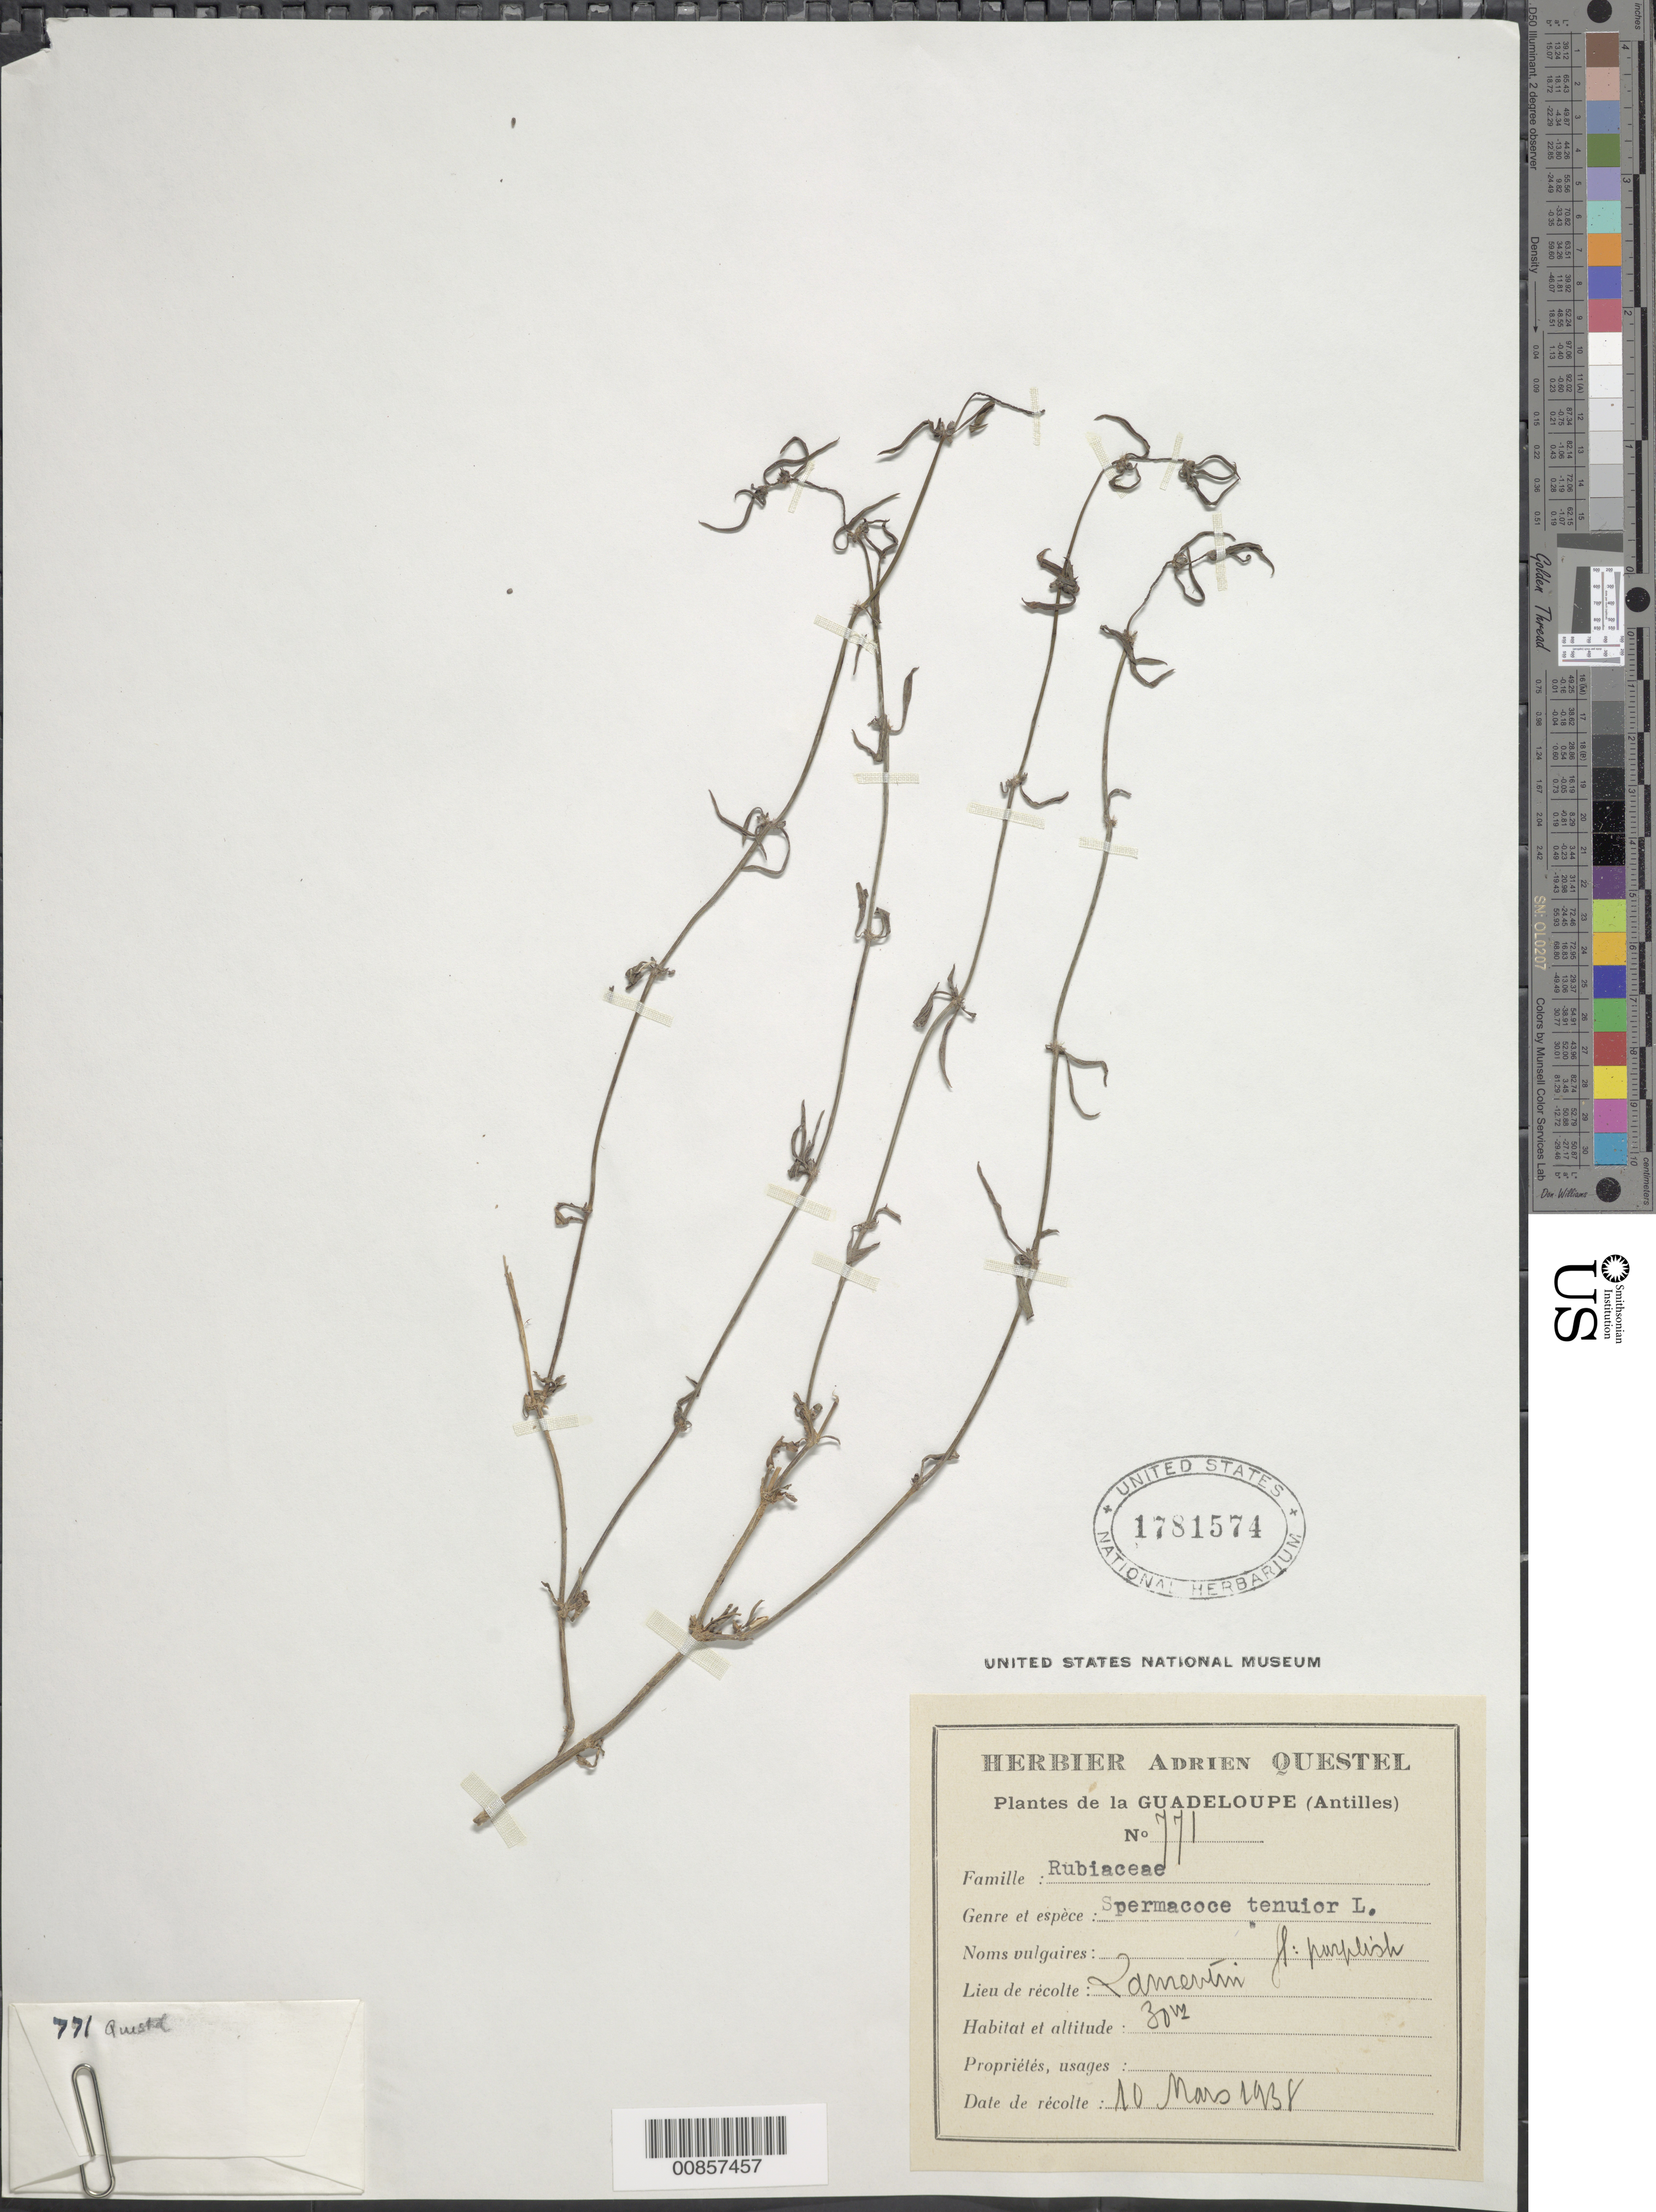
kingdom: Plantae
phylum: Tracheophyta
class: Magnoliopsida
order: Gentianales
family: Rubiaceae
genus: Spermacoce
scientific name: Spermacoce confusa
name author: Rendle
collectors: A. Questel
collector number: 771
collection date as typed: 10 Mar 1938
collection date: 1938-03-10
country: Guadeloupe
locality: Lamentin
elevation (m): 30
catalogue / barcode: US 1781574